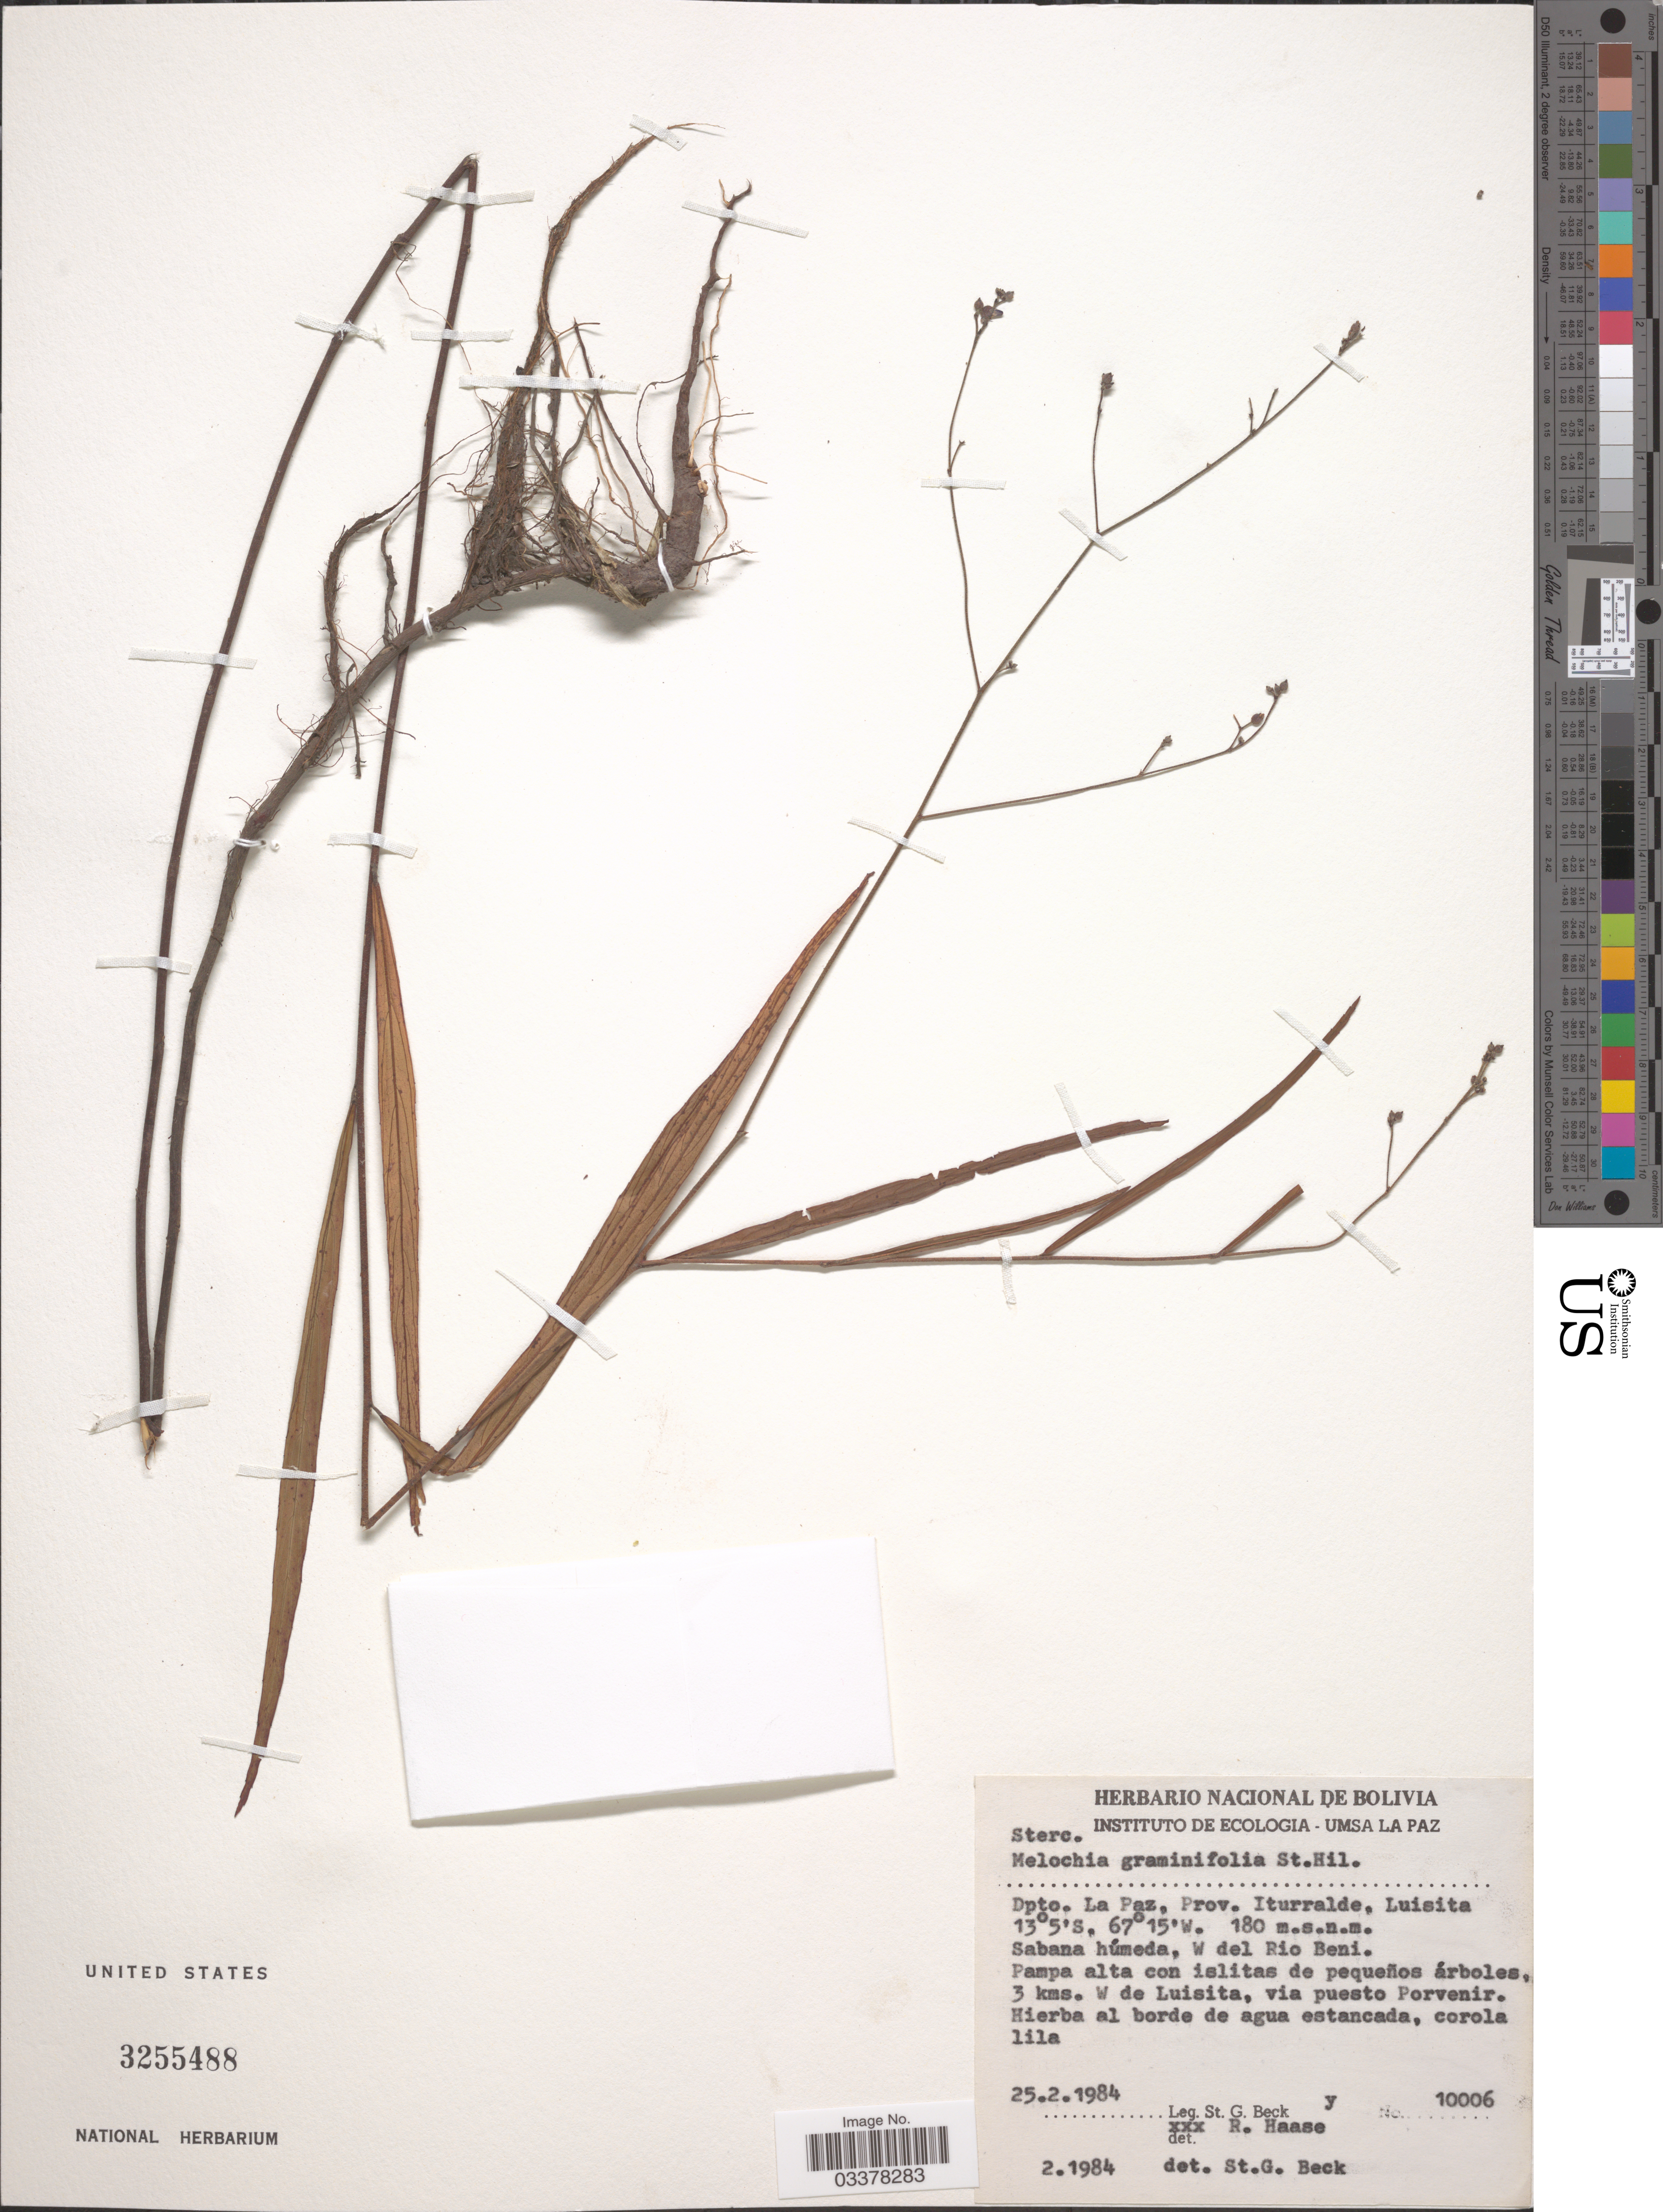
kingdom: Plantae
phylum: Tracheophyta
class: Magnoliopsida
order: Malvales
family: Malvaceae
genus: Melochia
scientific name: Melochia graminifolia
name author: A. St.-Hil.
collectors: S. G. Beck & R. Haase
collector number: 10006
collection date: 1984-02-25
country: Bolivia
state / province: La Paz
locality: Dpto. La Paz, Prov. Iturralde, Luisita. Sabana húmeda, W del Rio Beni. Pampa alta con islitas de pequeños árboles, 3 kms. W de Luisita, via puesto Porvenir.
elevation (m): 180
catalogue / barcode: US 3255488